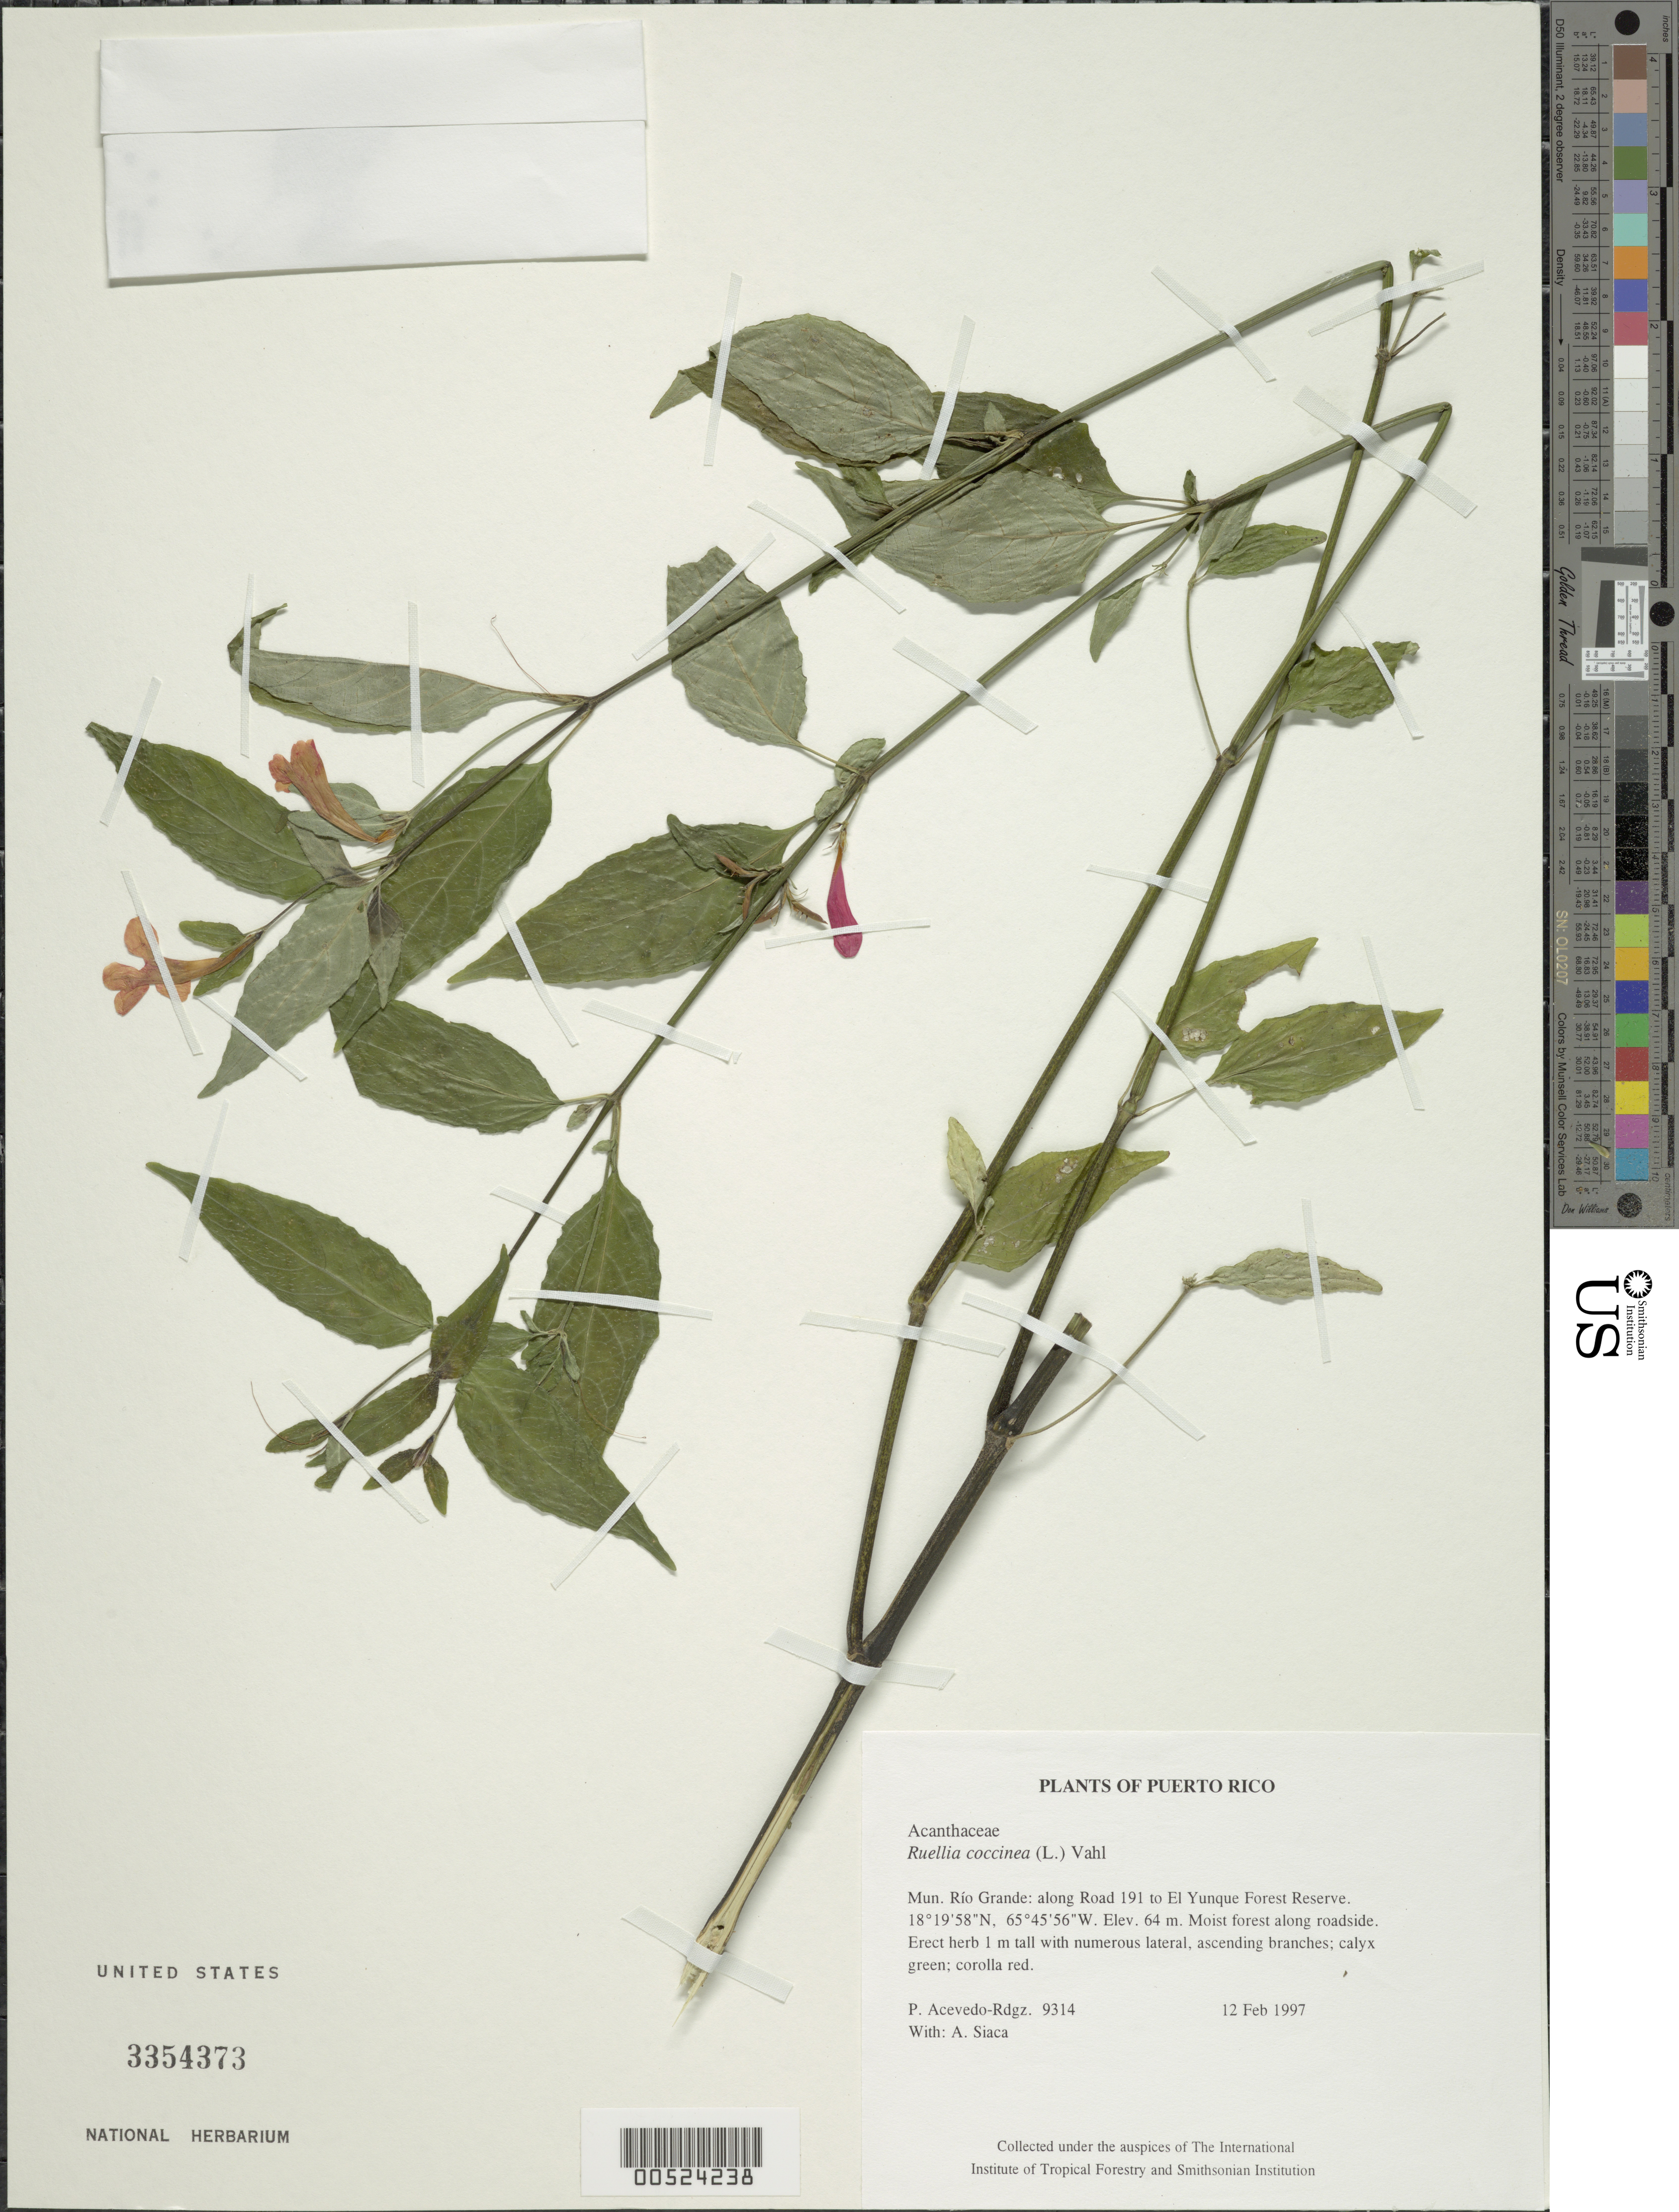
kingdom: Plantae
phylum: Tracheophyta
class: Magnoliopsida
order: Lamiales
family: Acanthaceae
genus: Ruellia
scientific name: Ruellia coccinea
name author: (L.) Vahl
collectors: P. Acevedo-Rodr. & A. Siaca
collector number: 9314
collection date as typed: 12 Feb 1997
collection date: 1997-02-12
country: Puerto Rico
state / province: Río Grande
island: Puerto Rico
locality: Río Grande: along Road 191 to El Yunque Forest Reserve.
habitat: Moist forest along roadside.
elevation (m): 64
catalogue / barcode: US 3354373